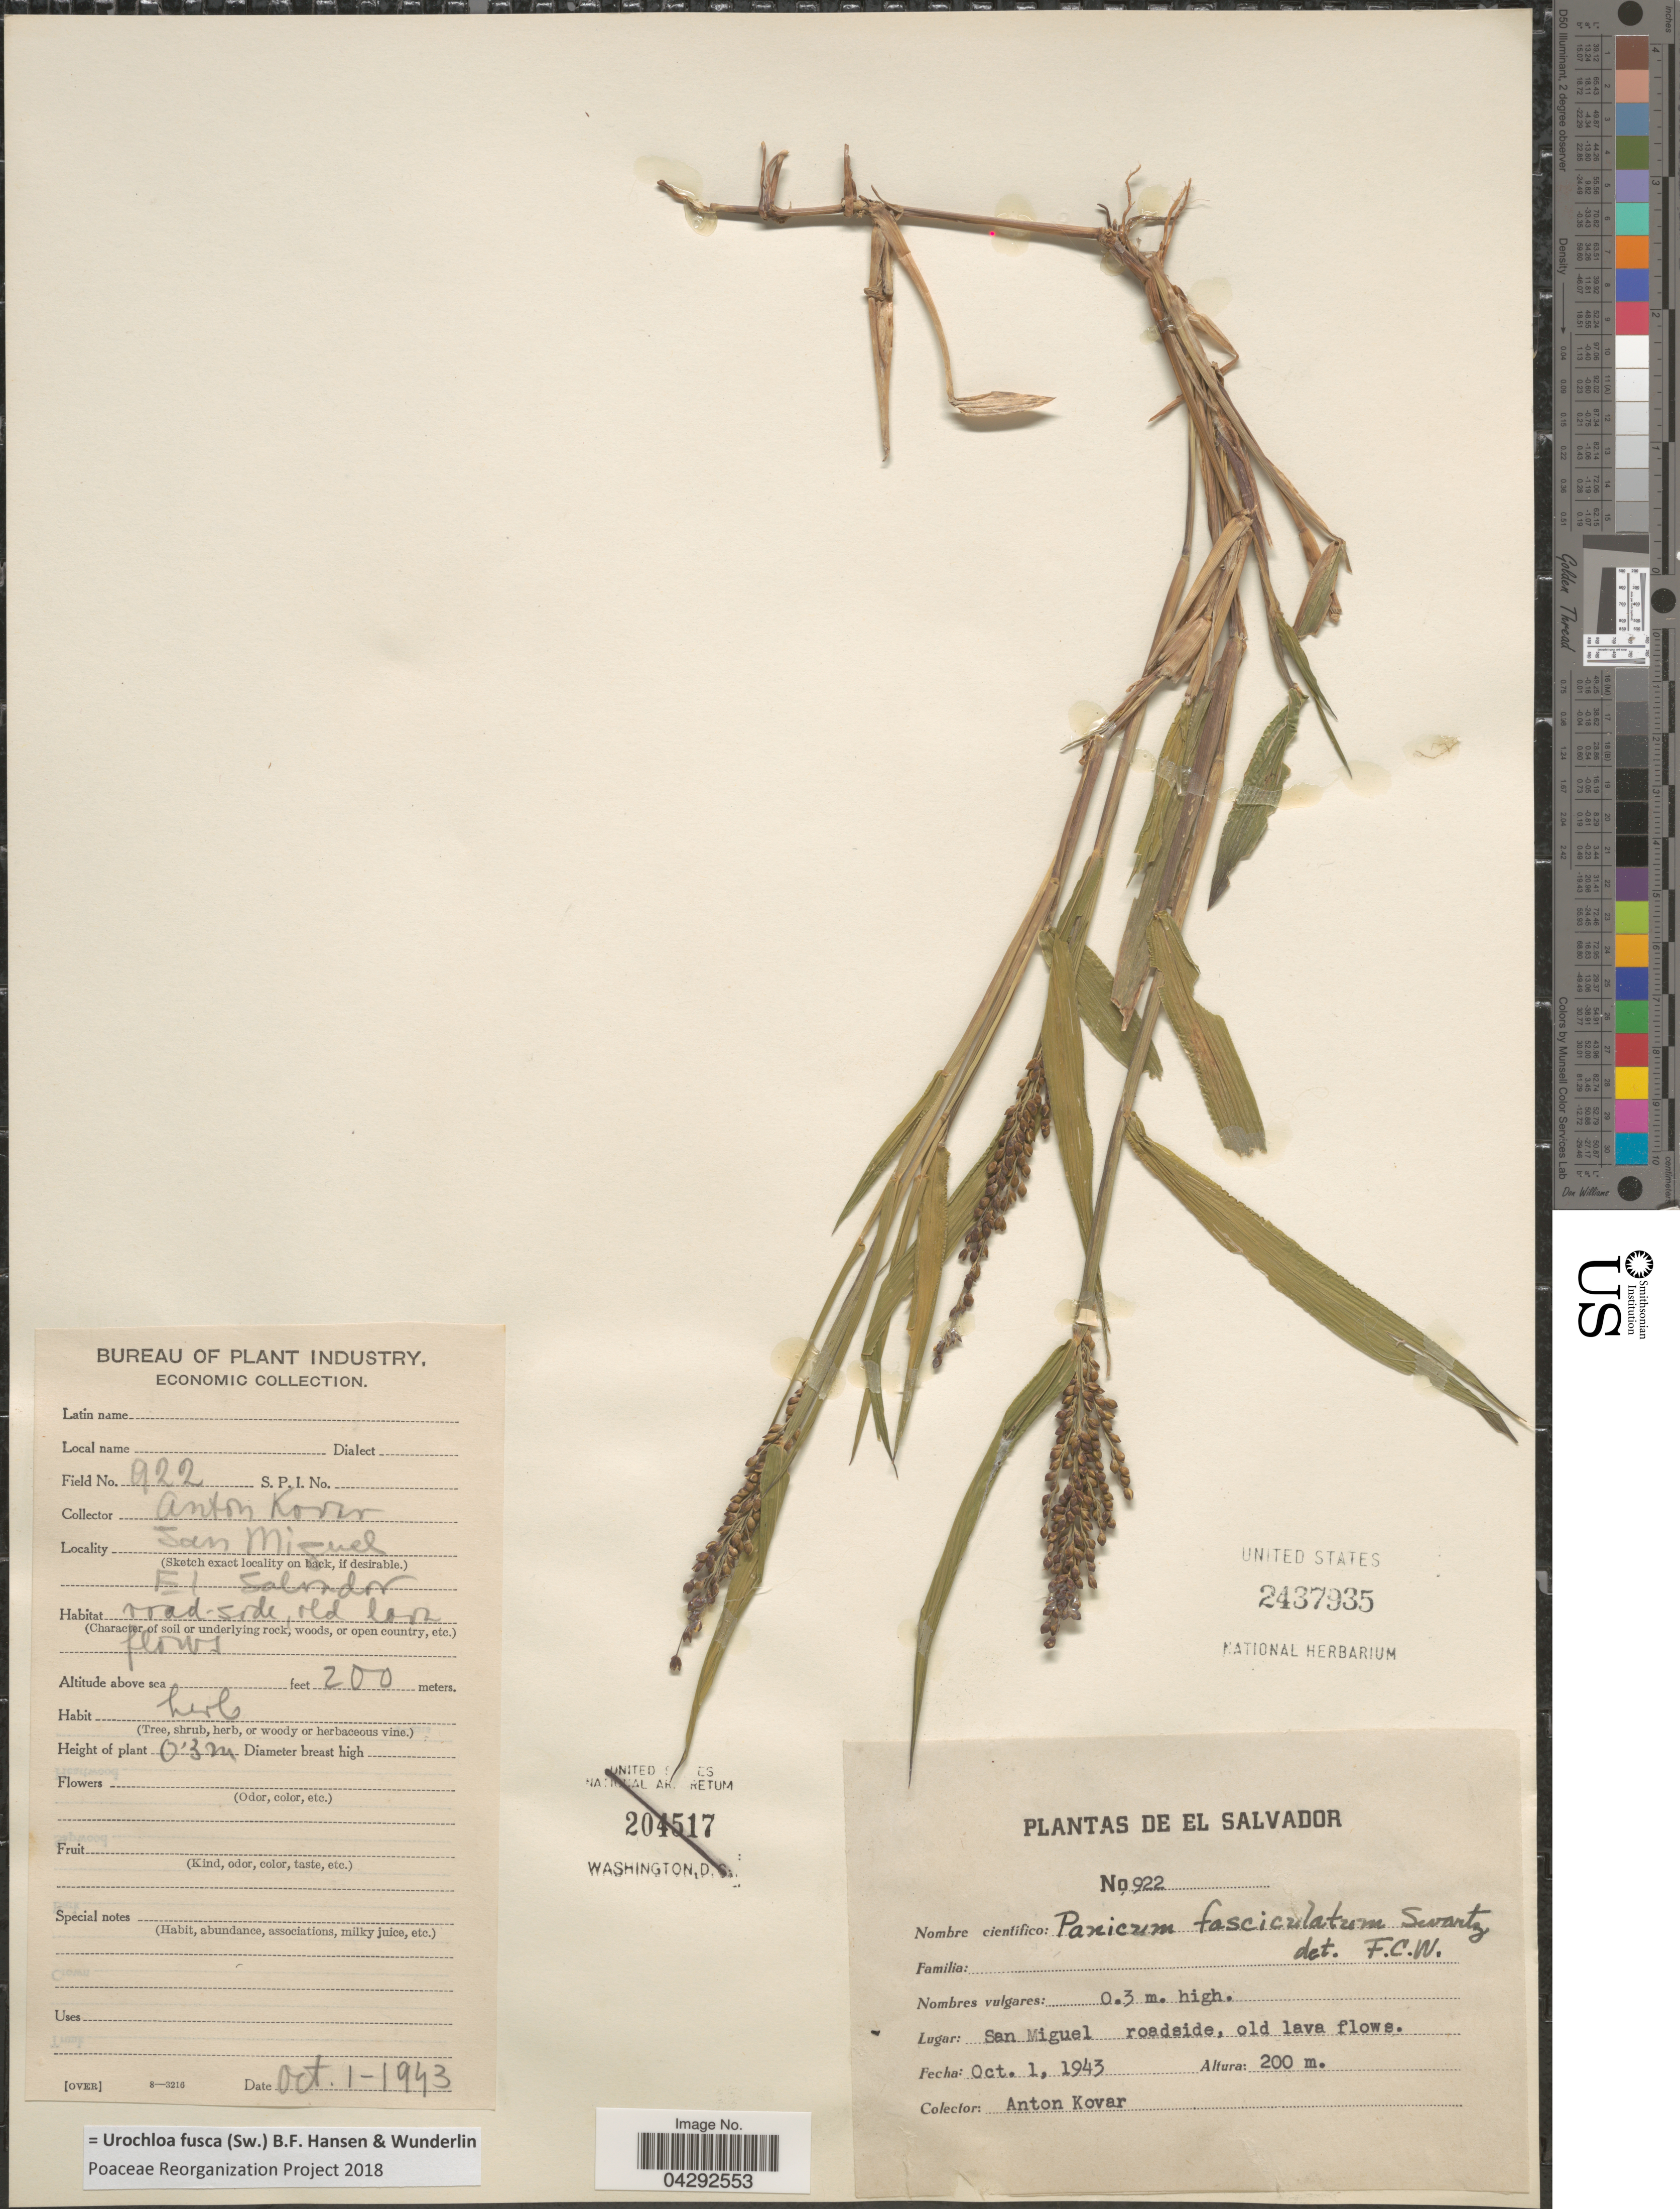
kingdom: Plantae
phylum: Tracheophyta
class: Liliopsida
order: Poales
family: Poaceae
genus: Urochloa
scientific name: Urochloa fusca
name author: (Sw.) B.F. Hansen & Wunderlin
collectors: A. Kovar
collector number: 922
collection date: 1943-10-01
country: El Salvador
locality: San Miguel roadside, old lava flows.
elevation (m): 200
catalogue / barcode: US 2437935